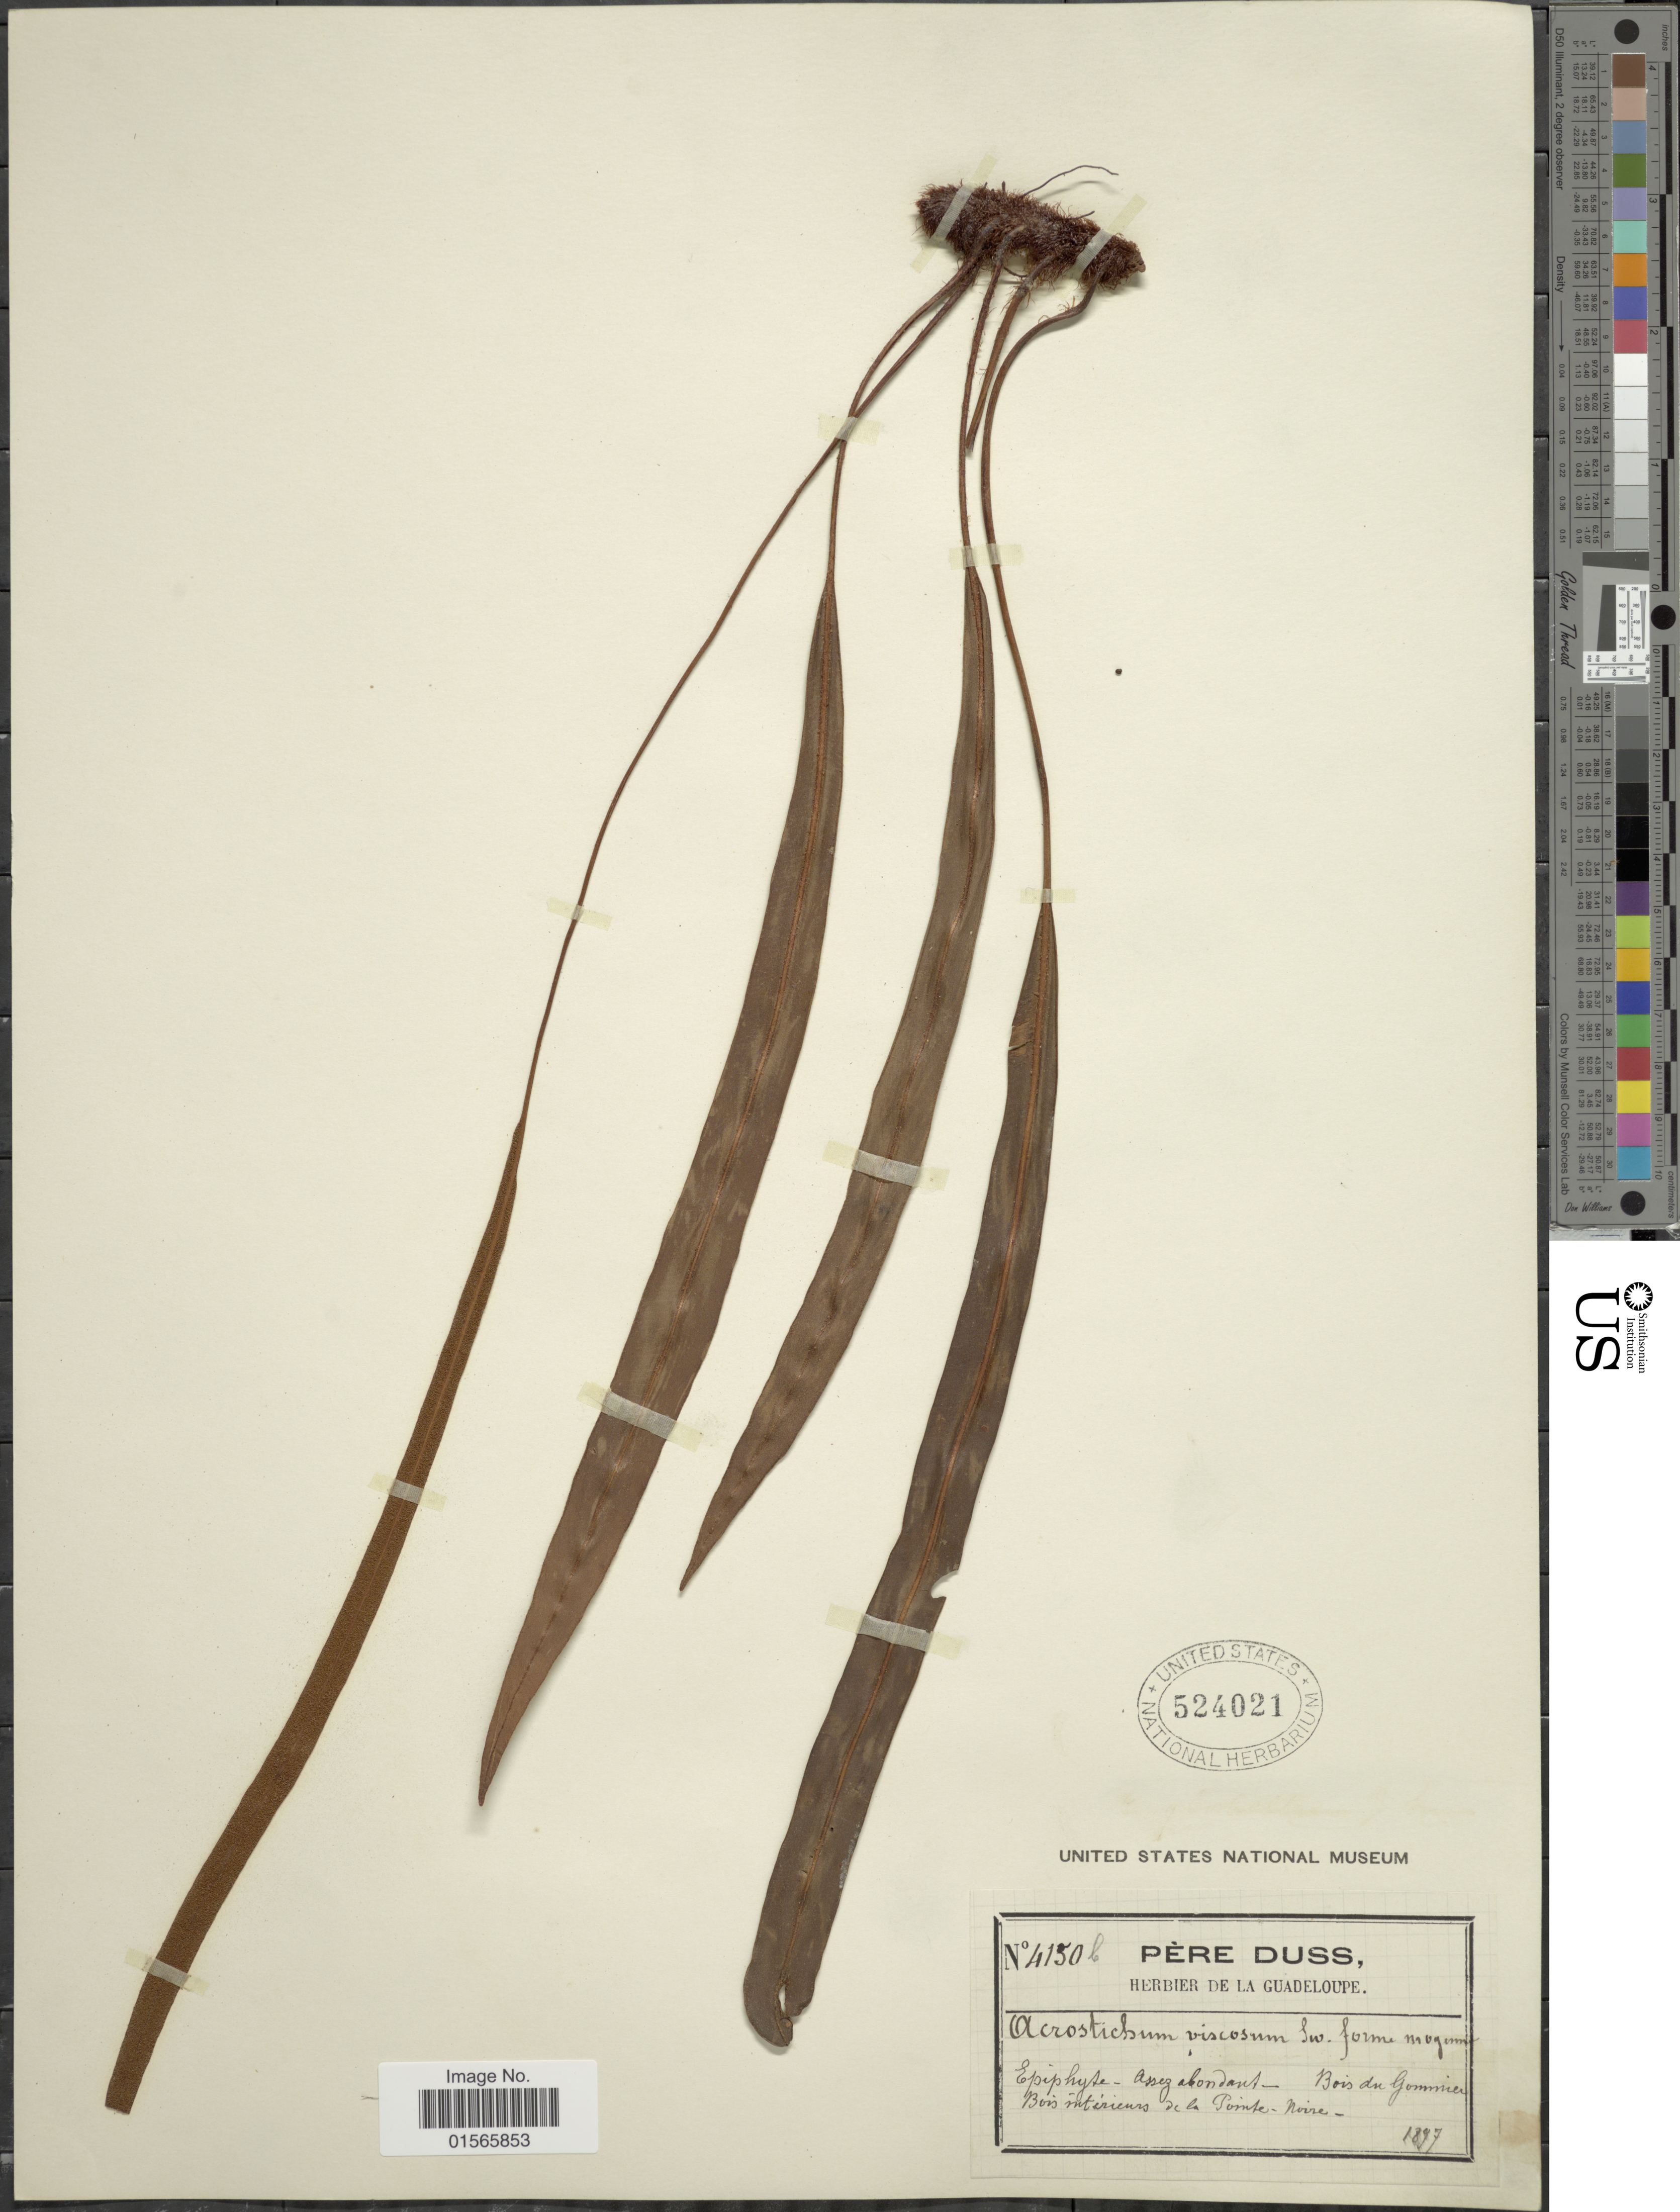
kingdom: Plantae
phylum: Tracheophyta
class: Polypodiopsida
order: Polypodiales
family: Dryopteridaceae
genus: Elaphoglossum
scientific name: Elaphoglossum petiolatum var. dussii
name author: (Underw. ex Maxon) Proctor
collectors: Père Duss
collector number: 4150b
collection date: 1897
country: Guadeloupe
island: Leeward Is.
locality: Bois du Gommier, Bois interieurs de la Pointe-Noire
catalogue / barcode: US 524021